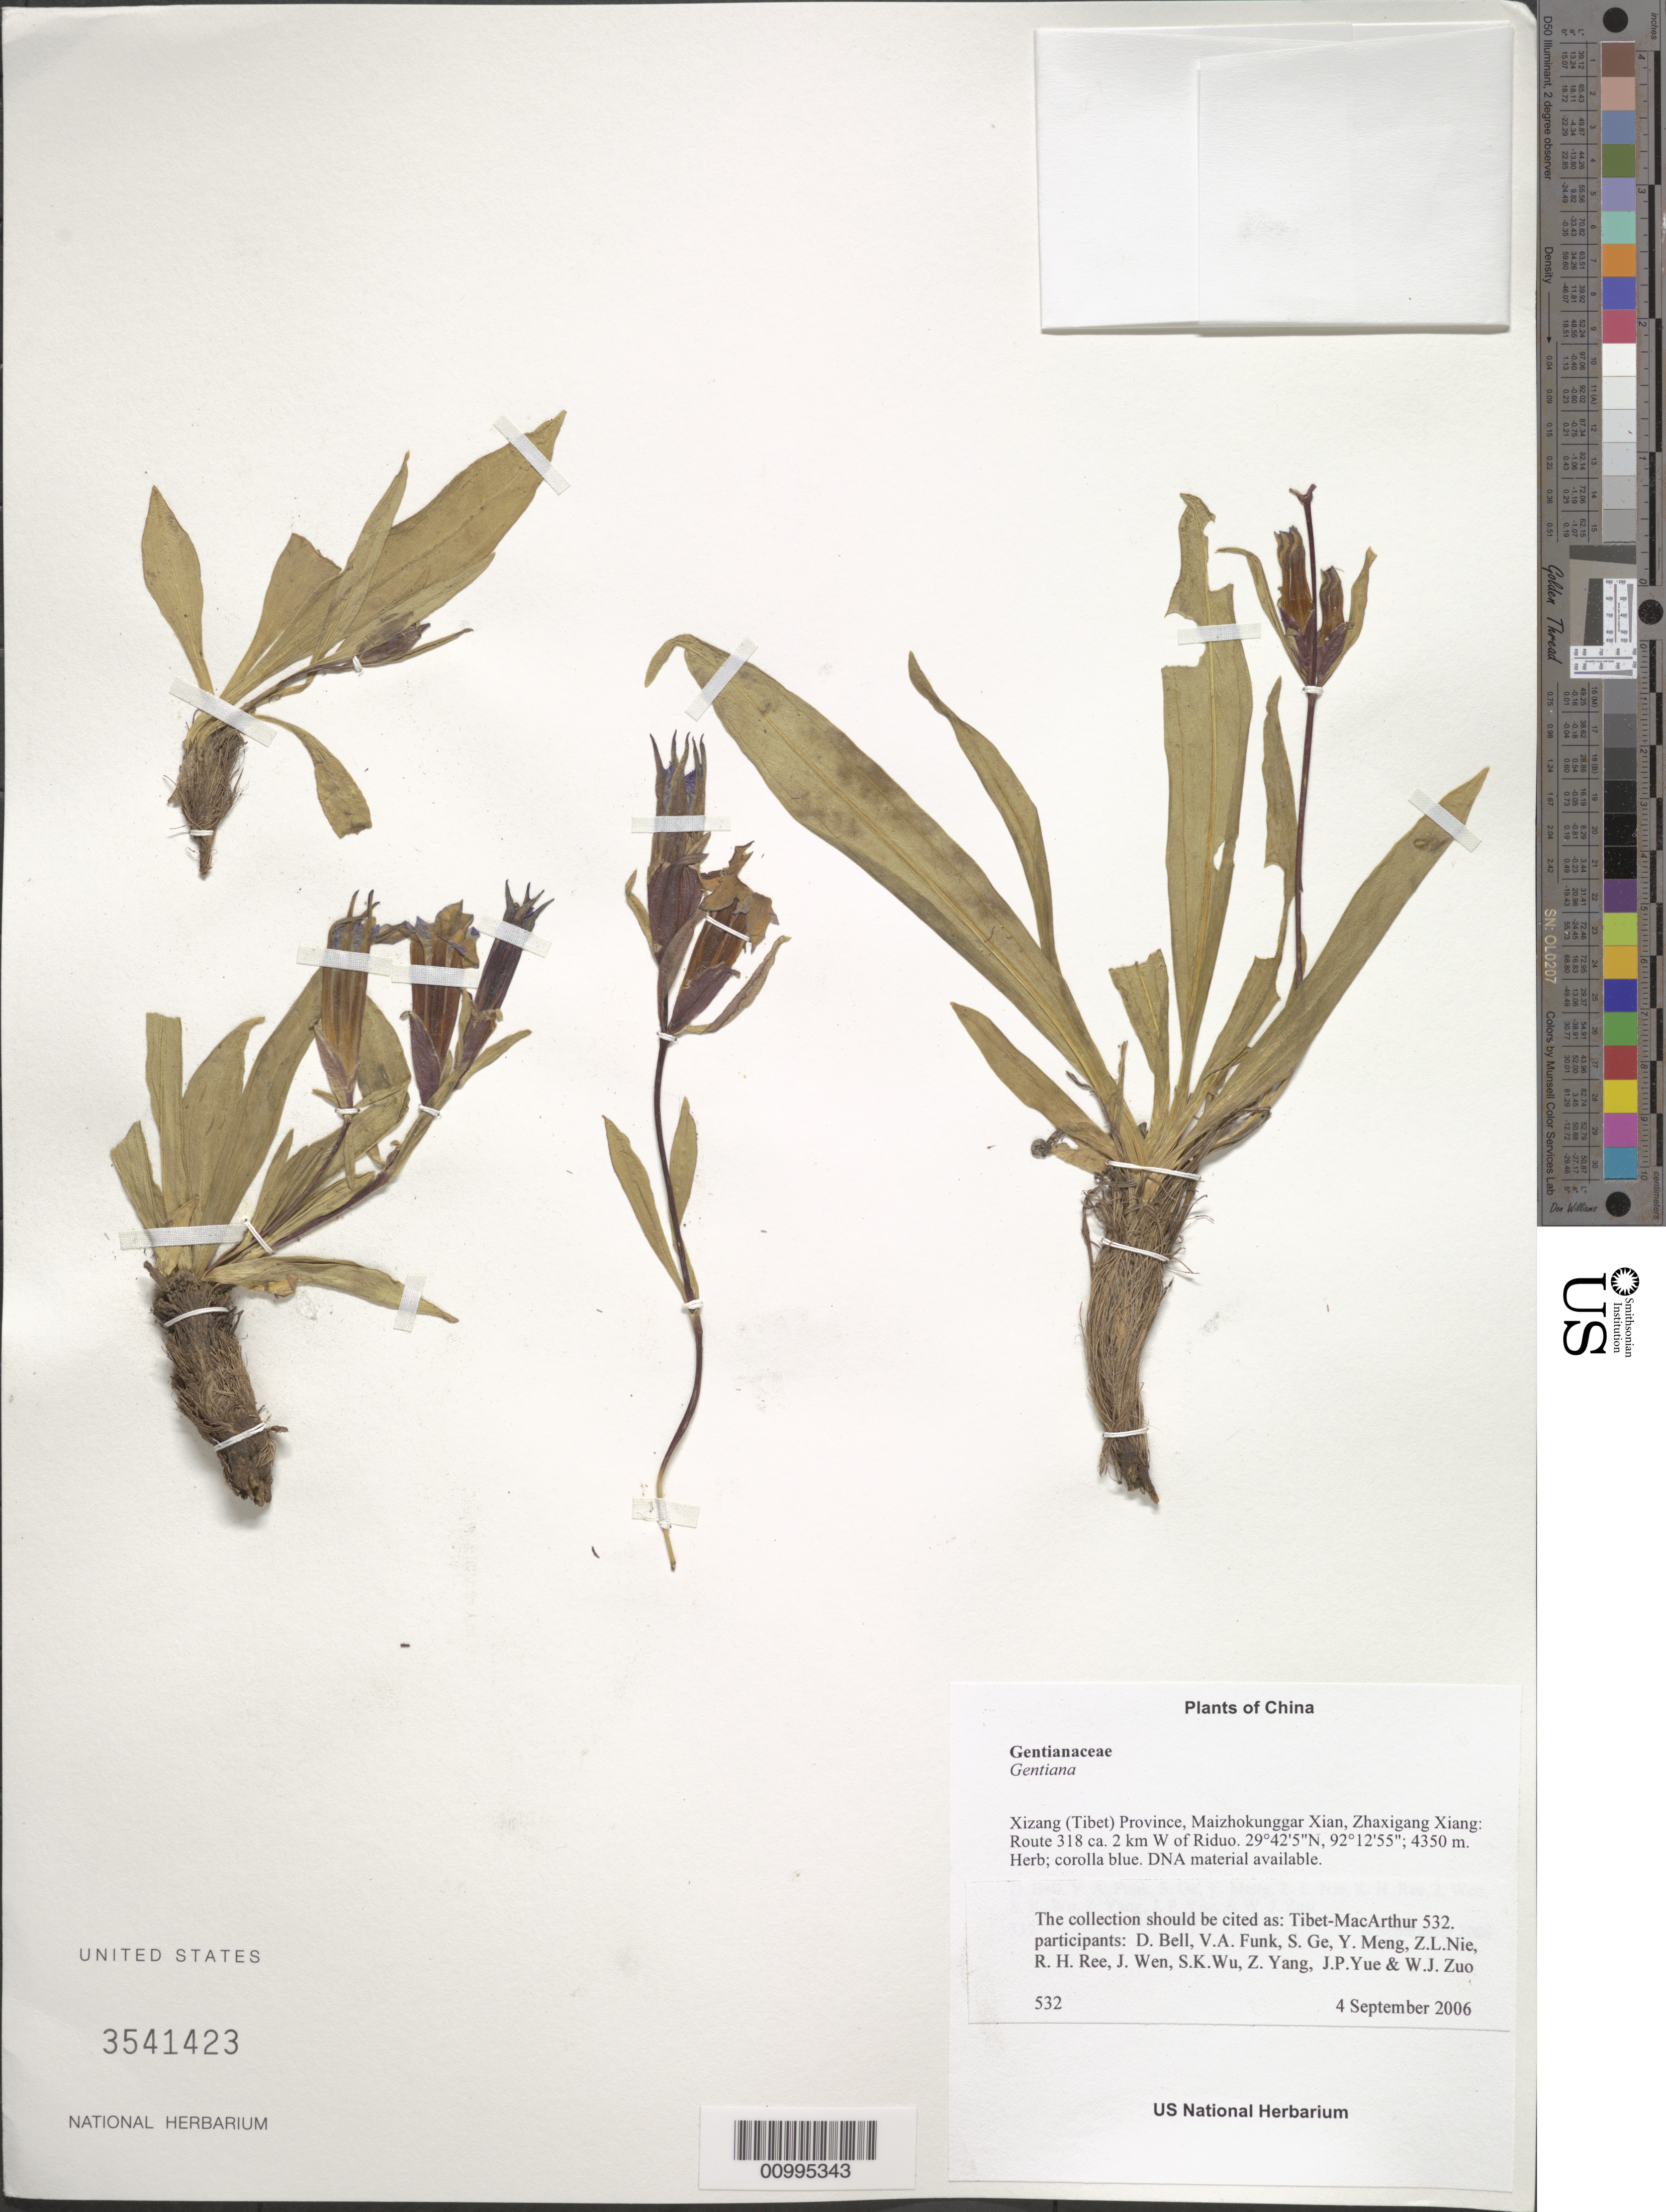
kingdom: Plantae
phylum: Tracheophyta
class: Magnoliopsida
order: Gentianales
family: Gentianaceae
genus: Gentiana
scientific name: Gentiana sp.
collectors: Tibet-MacArthur, D. A. Bell, V. Funk, S. Ge, Y. Meng, Z. Nie, R. Ree, J. Wen, S. K. Wu, Z. Yang, J. Yue & W. Zuo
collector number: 532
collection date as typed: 04 Sep 2006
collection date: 2006-09-04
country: China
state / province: Xizang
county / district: Maizhokunggar Xian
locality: Zhaxigang Xiang. Route 318 ca. 2 km W of Riduo.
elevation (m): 4350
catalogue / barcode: US 3541423